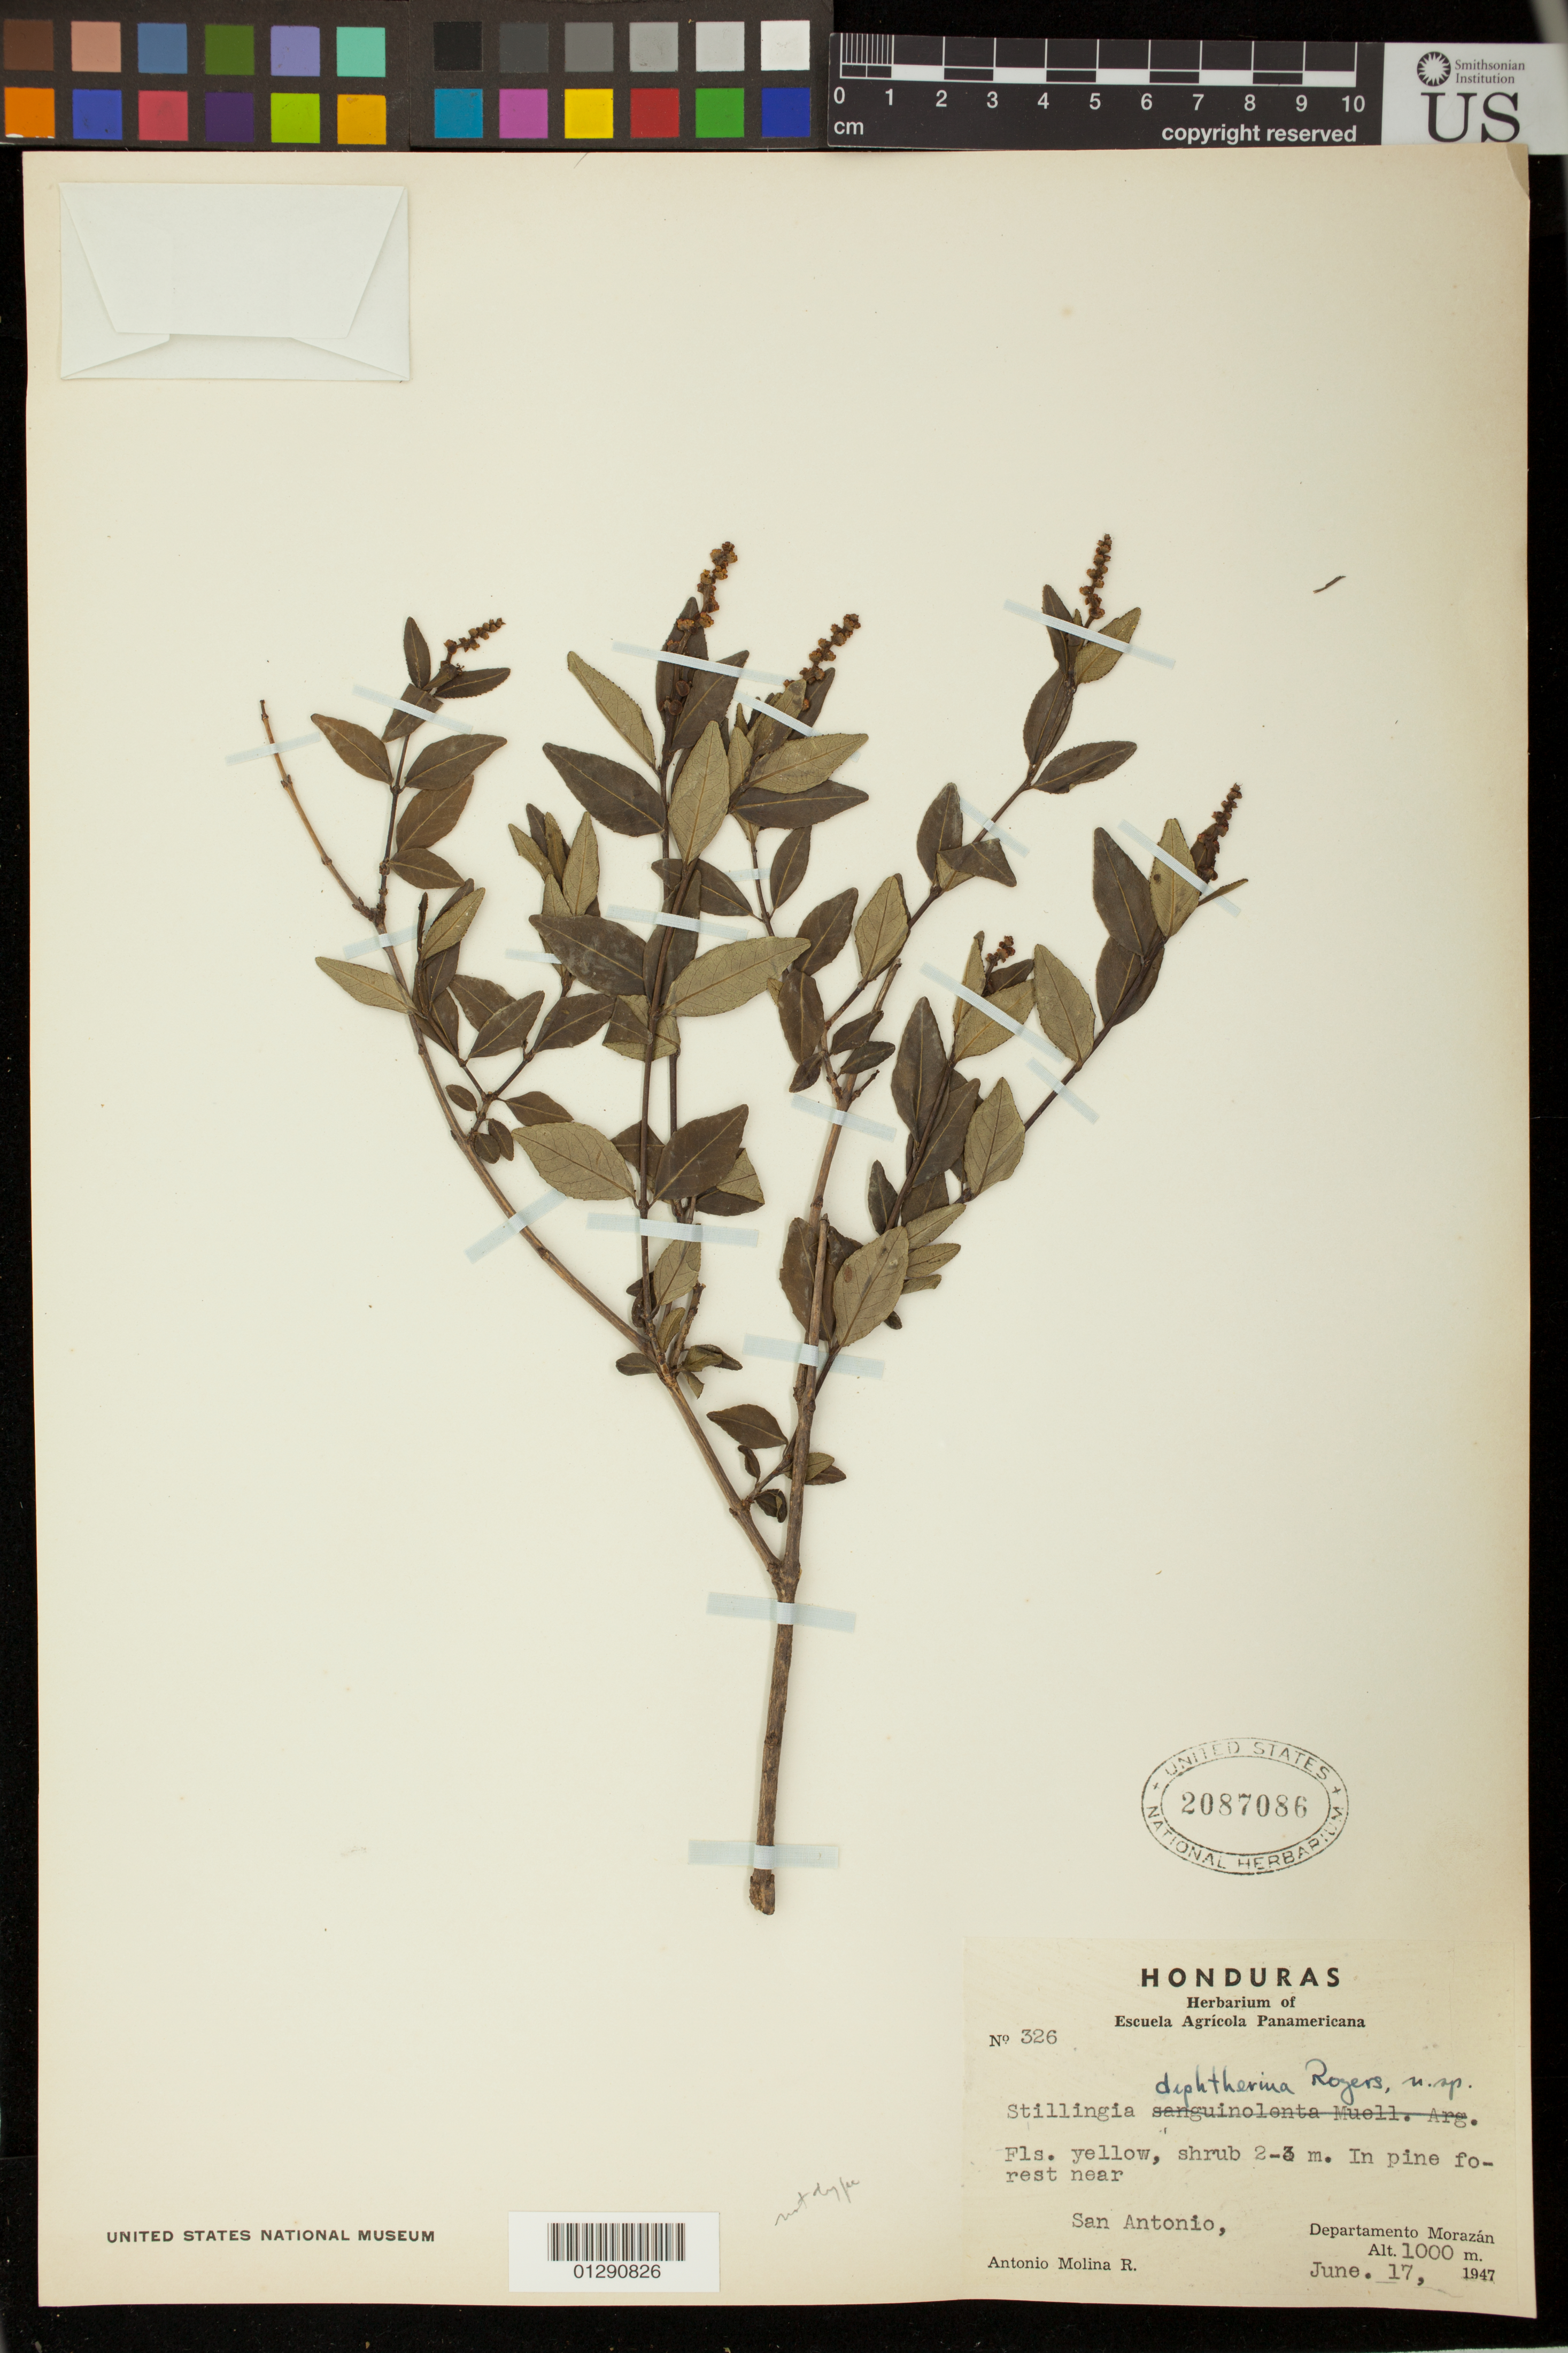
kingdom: Plantae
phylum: Tracheophyta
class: Magnoliopsida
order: Malpighiales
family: Euphorbiaceae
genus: Stillingia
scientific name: Stillingia diphtherina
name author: D.J. Rogers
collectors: A. Molina R.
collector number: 326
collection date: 1947-06-17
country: Honduras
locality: In pine forest near San Antonio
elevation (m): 1000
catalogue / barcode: US 2087086